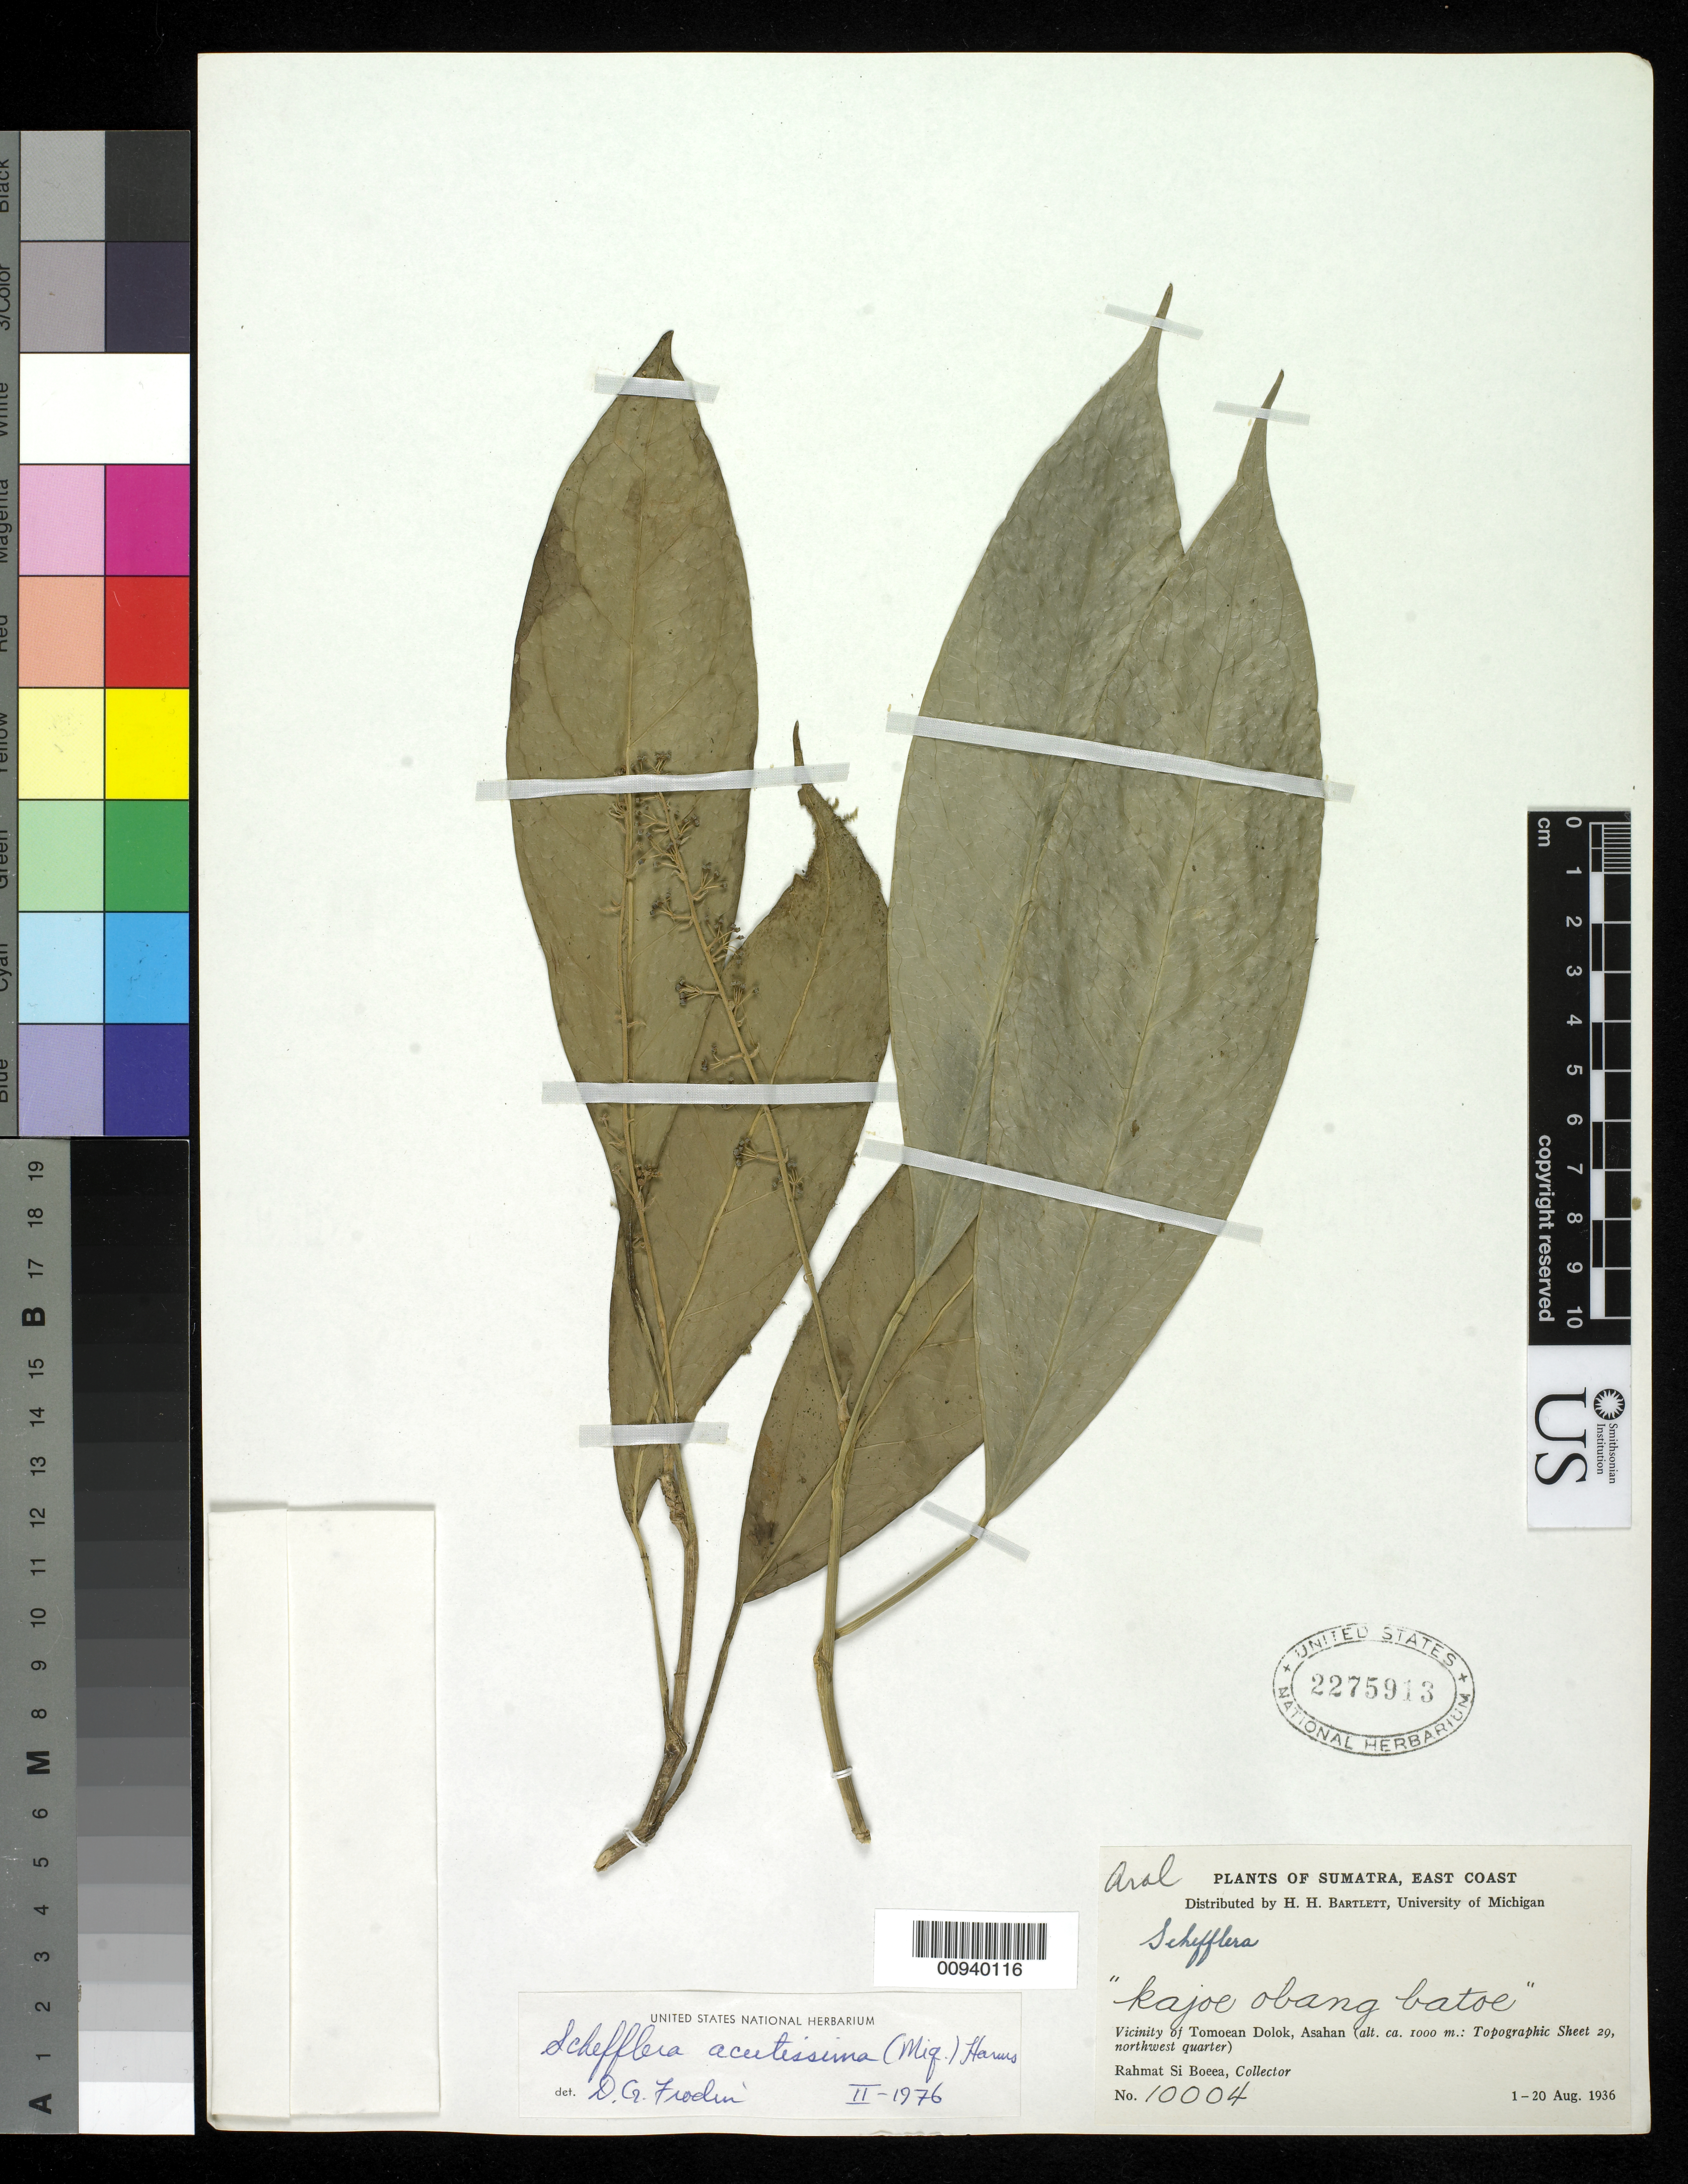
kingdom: Plantae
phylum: Tracheophyta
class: Magnoliopsida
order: Apiales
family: Araliaceae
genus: Heptapleurum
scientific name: Heptapleurum acutissimum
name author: (Miq.) Seem.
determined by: Wagner, W. L., (BOT), Smithsonian Institution - National Museum of Natural History (UNITED STATES)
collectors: Rahmat Si Boeea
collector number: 10004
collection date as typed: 01 Aug 1936 to 20 Aug 1936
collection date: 1936-08-01/1936-08-20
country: Indonesia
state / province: Sumatra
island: Sumatra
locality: Vicinity of Tomoean Dolok, Asahan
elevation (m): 1000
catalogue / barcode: US 2275913